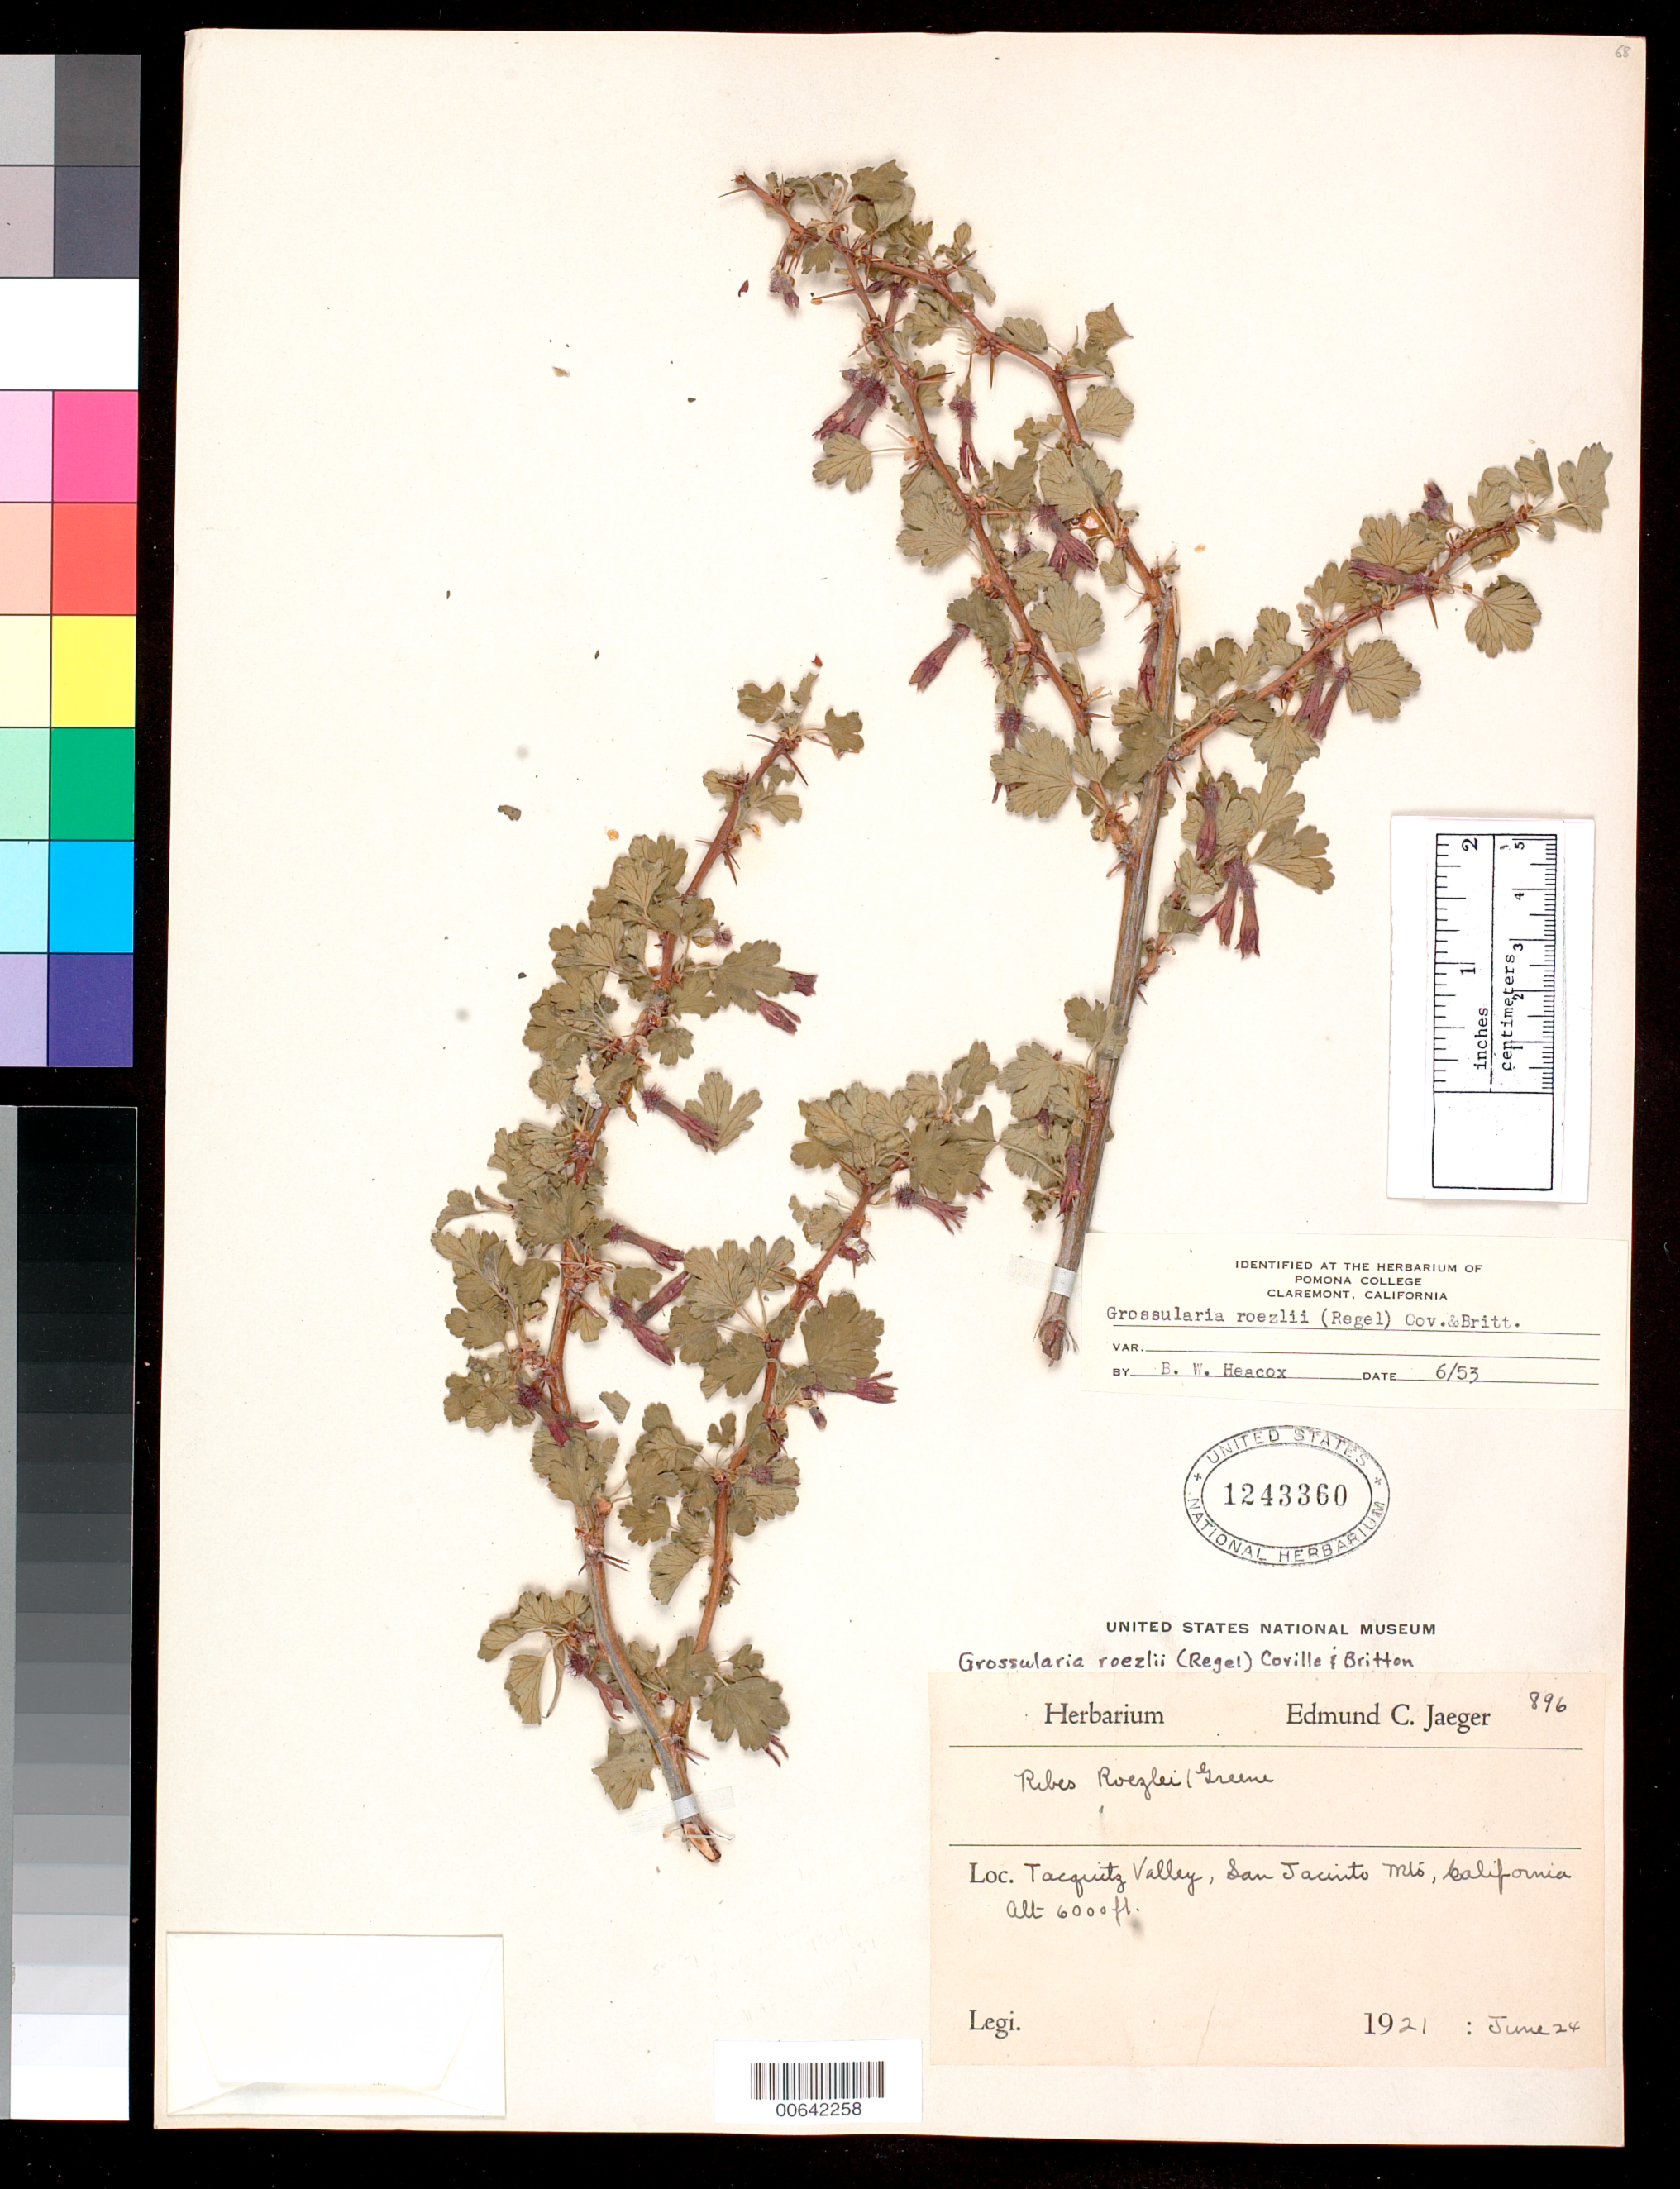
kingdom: Plantae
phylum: Tracheophyta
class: Magnoliopsida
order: Saxifragales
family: Grossulariaceae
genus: Ribes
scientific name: Ribes roezlii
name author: Regel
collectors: E. Jaeger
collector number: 896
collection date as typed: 24 Jun 1921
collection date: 1921-06-24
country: United States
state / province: California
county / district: Riverside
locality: Tacquitz Valley, San Jacinto Mts.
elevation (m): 1829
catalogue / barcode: US 1243360